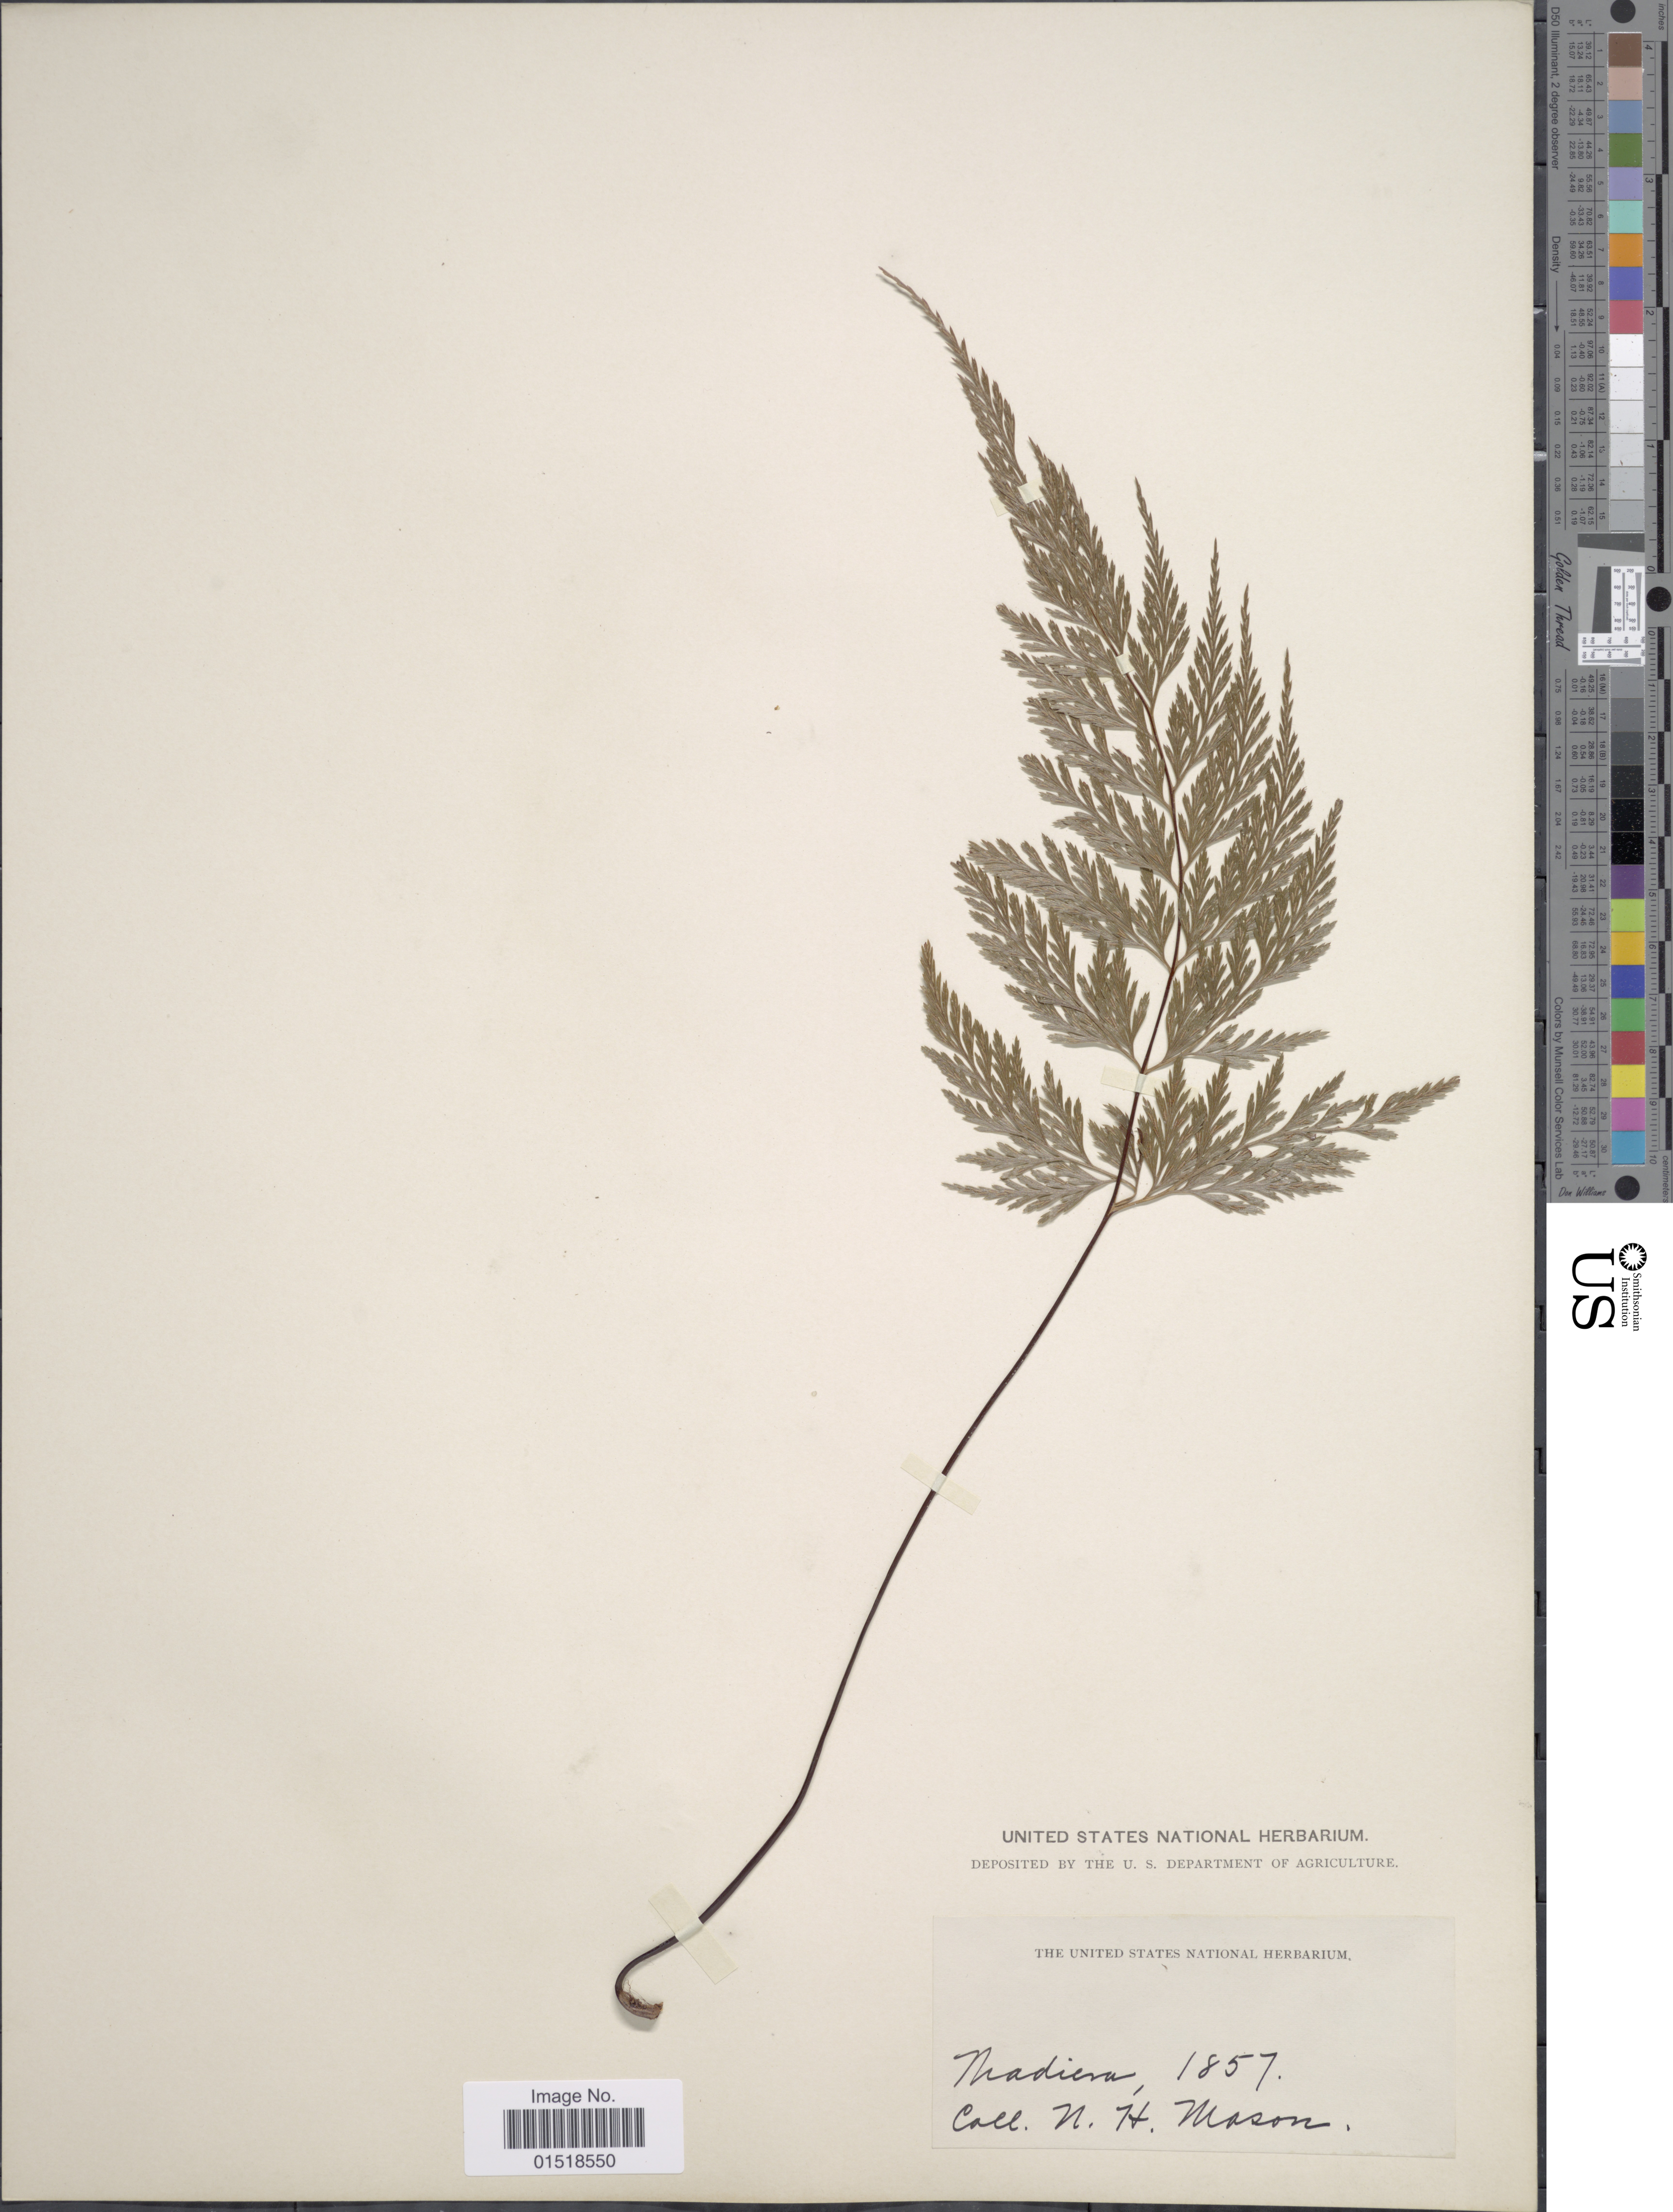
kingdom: Plantae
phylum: Tracheophyta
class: Polypodiopsida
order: Polypodiales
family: Aspleniaceae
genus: Asplenium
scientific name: Asplenium adiantum-nigrum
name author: L.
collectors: N. Mason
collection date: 1857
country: Portugal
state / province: Madeira (Aut. Reg.)